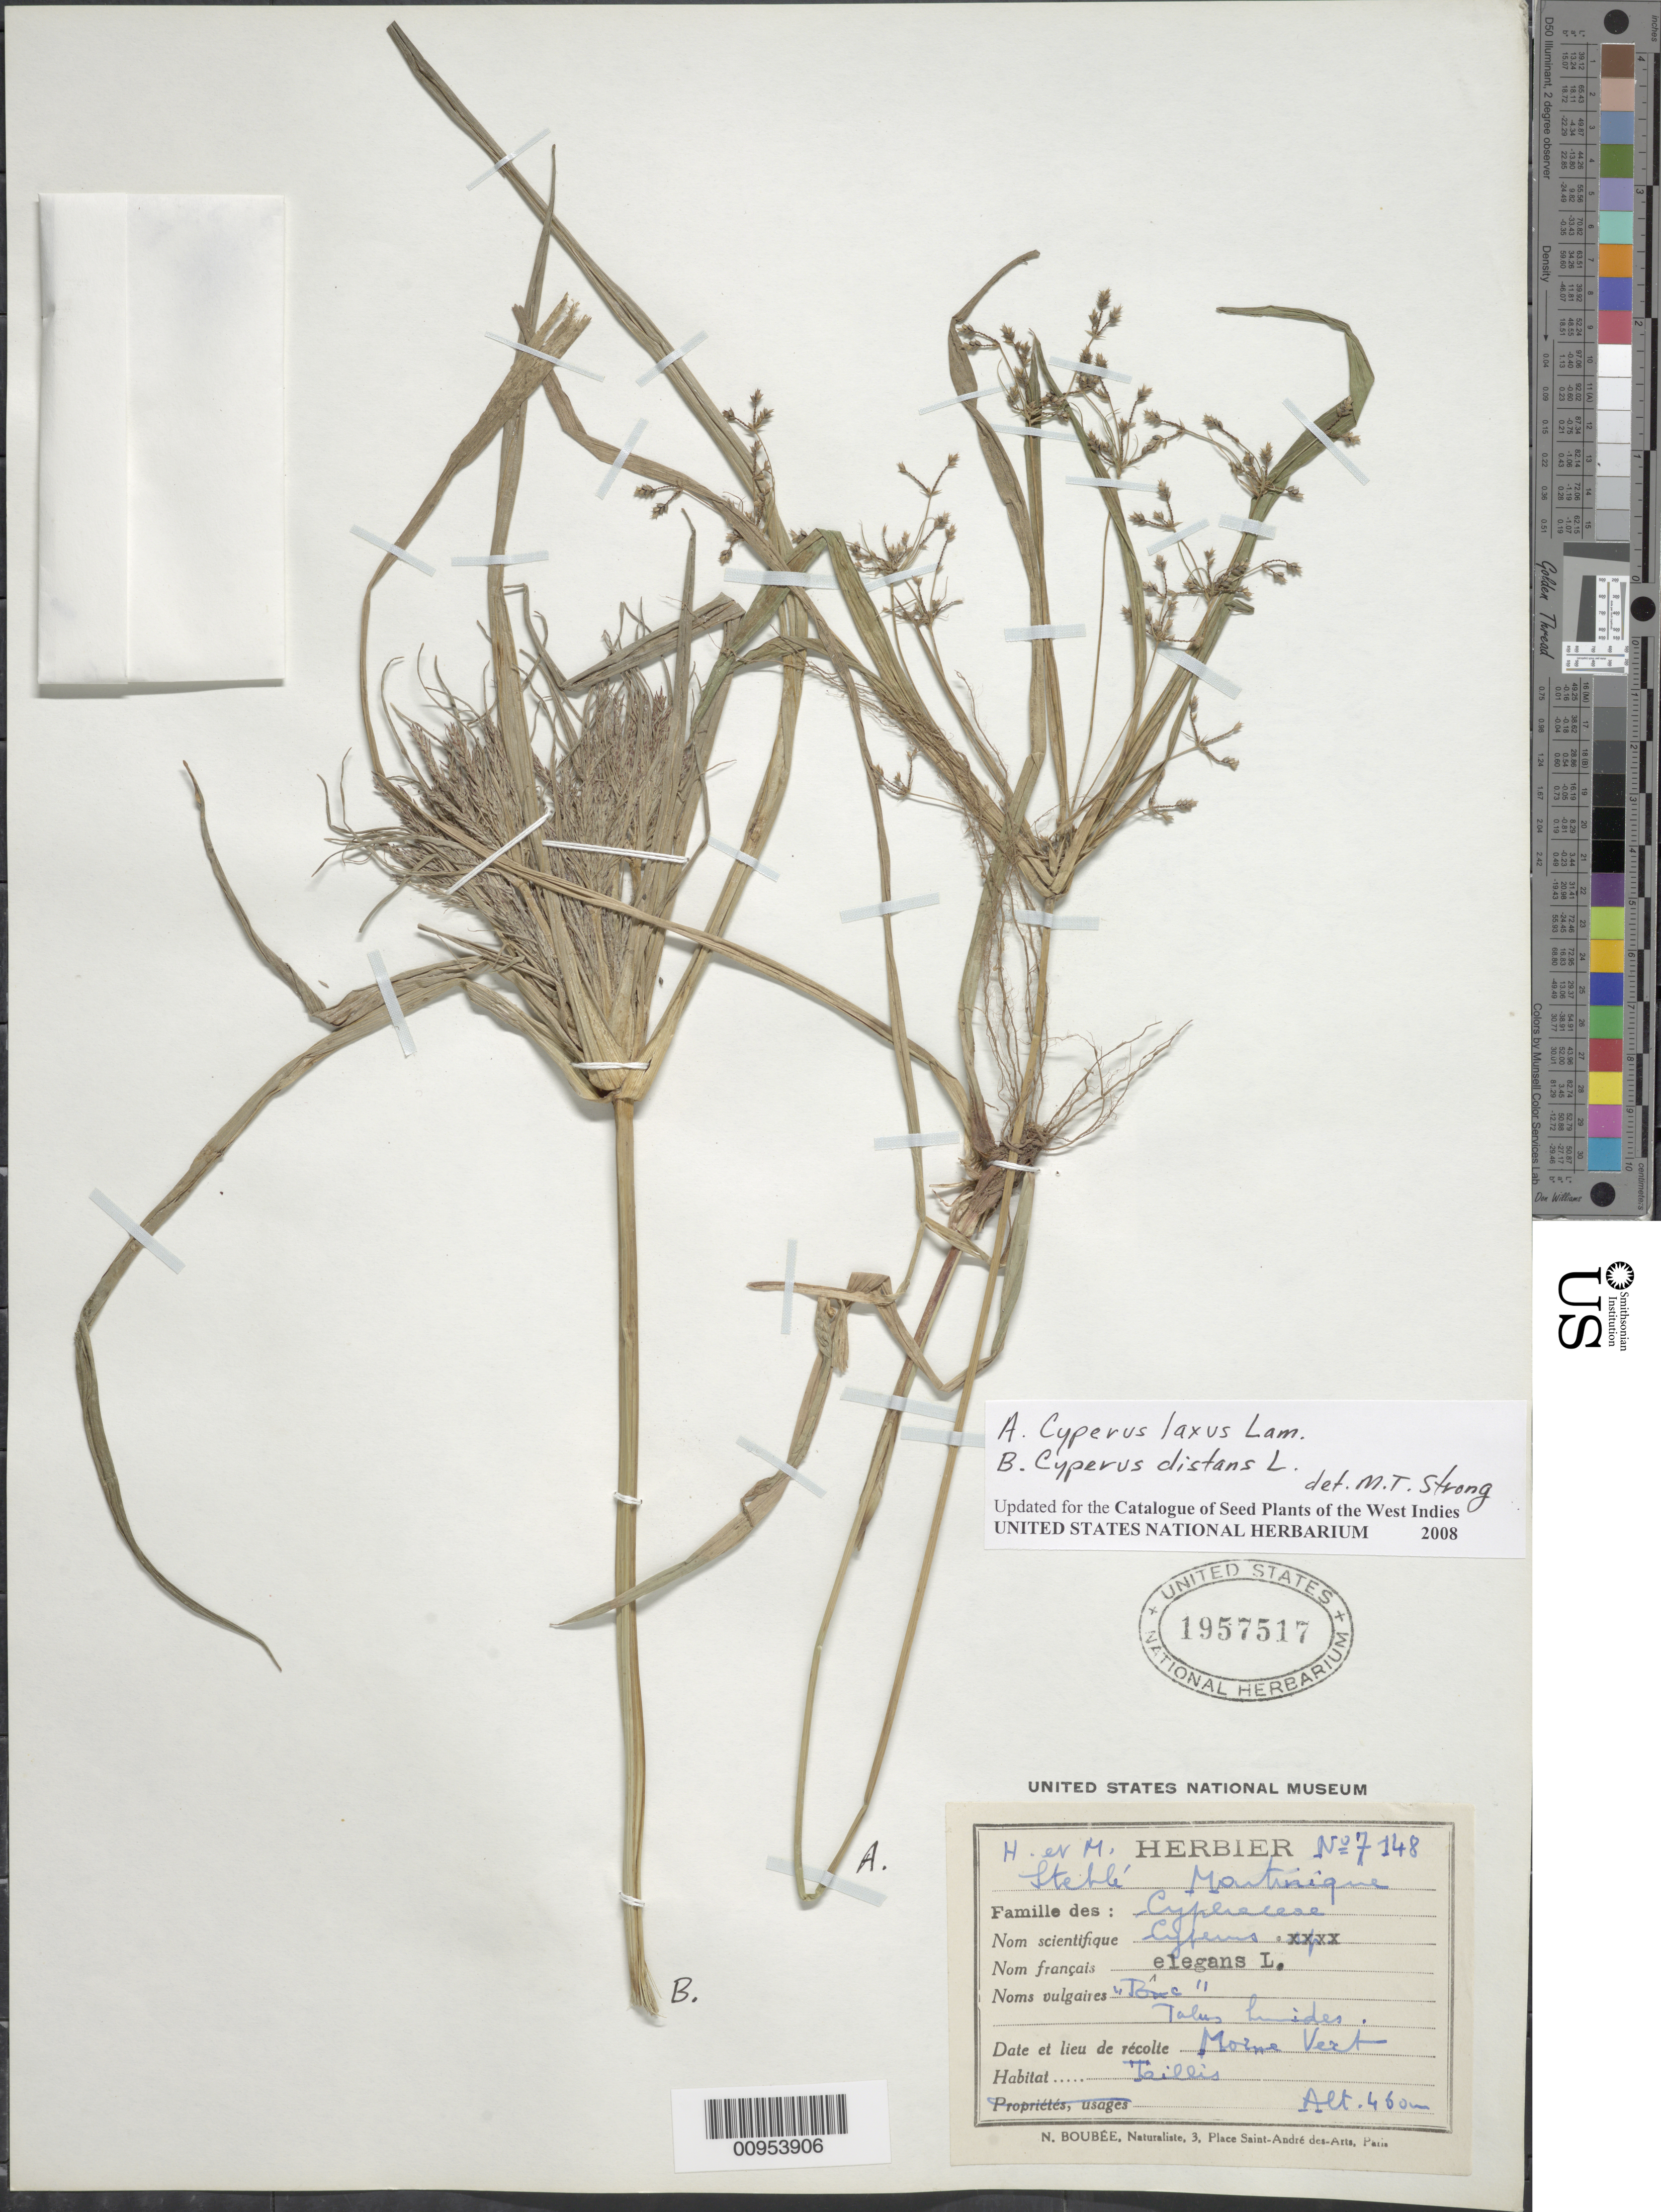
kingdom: Plantae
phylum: Tracheophyta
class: Liliopsida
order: Poales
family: Cyperaceae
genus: Cyperus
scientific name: Cyperus laxus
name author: Lam.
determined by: Strong, M. T., (US), Smithsonian Institution - National Museum of Natural History (UNITED STATES)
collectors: H. Stehlé & M. Stehlé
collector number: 7148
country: Martinique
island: Martinique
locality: Morne Vert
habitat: Talus humides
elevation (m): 460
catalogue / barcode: US 1957517